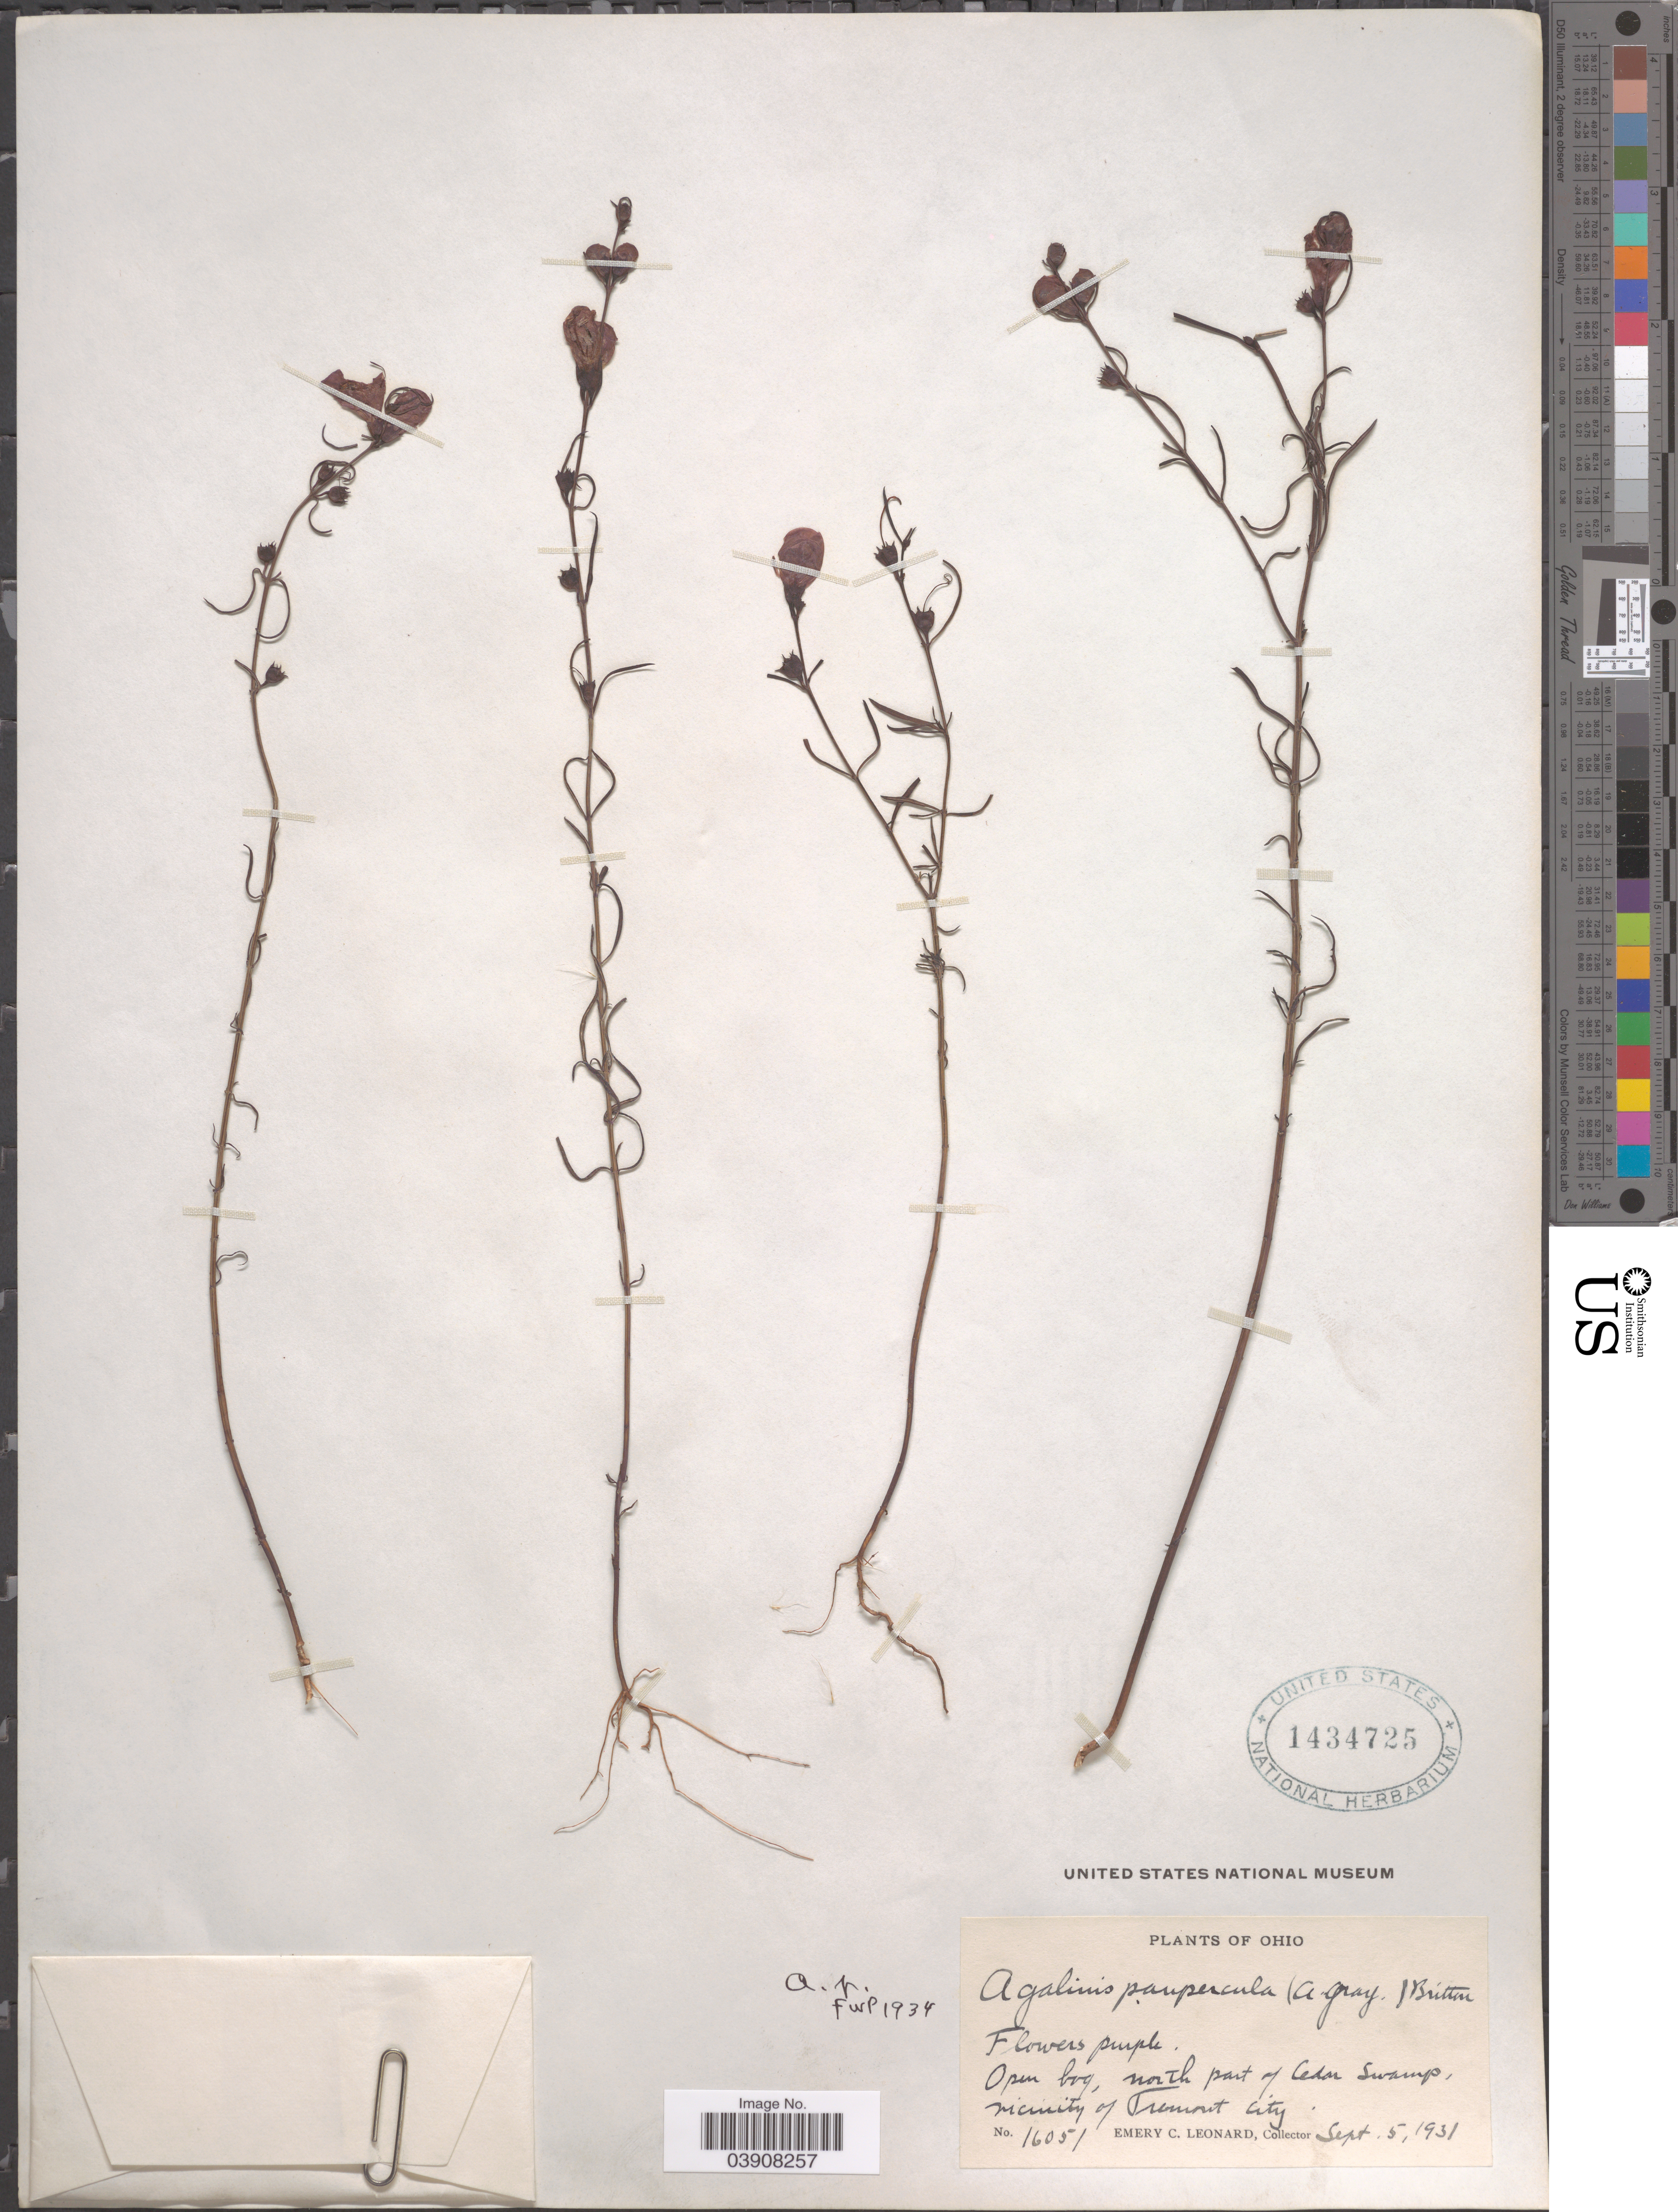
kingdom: Plantae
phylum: Tracheophyta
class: Magnoliopsida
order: Lamiales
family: Orobanchaceae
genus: Agalinis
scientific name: Agalinis paupercula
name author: (A. Gray) Britton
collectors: E. C. Leonard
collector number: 16051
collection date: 1931-09-05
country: United States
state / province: Ohio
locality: Open bog, north part of Cedar Swamp, vicinity of Tremont City.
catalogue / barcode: US 1434725